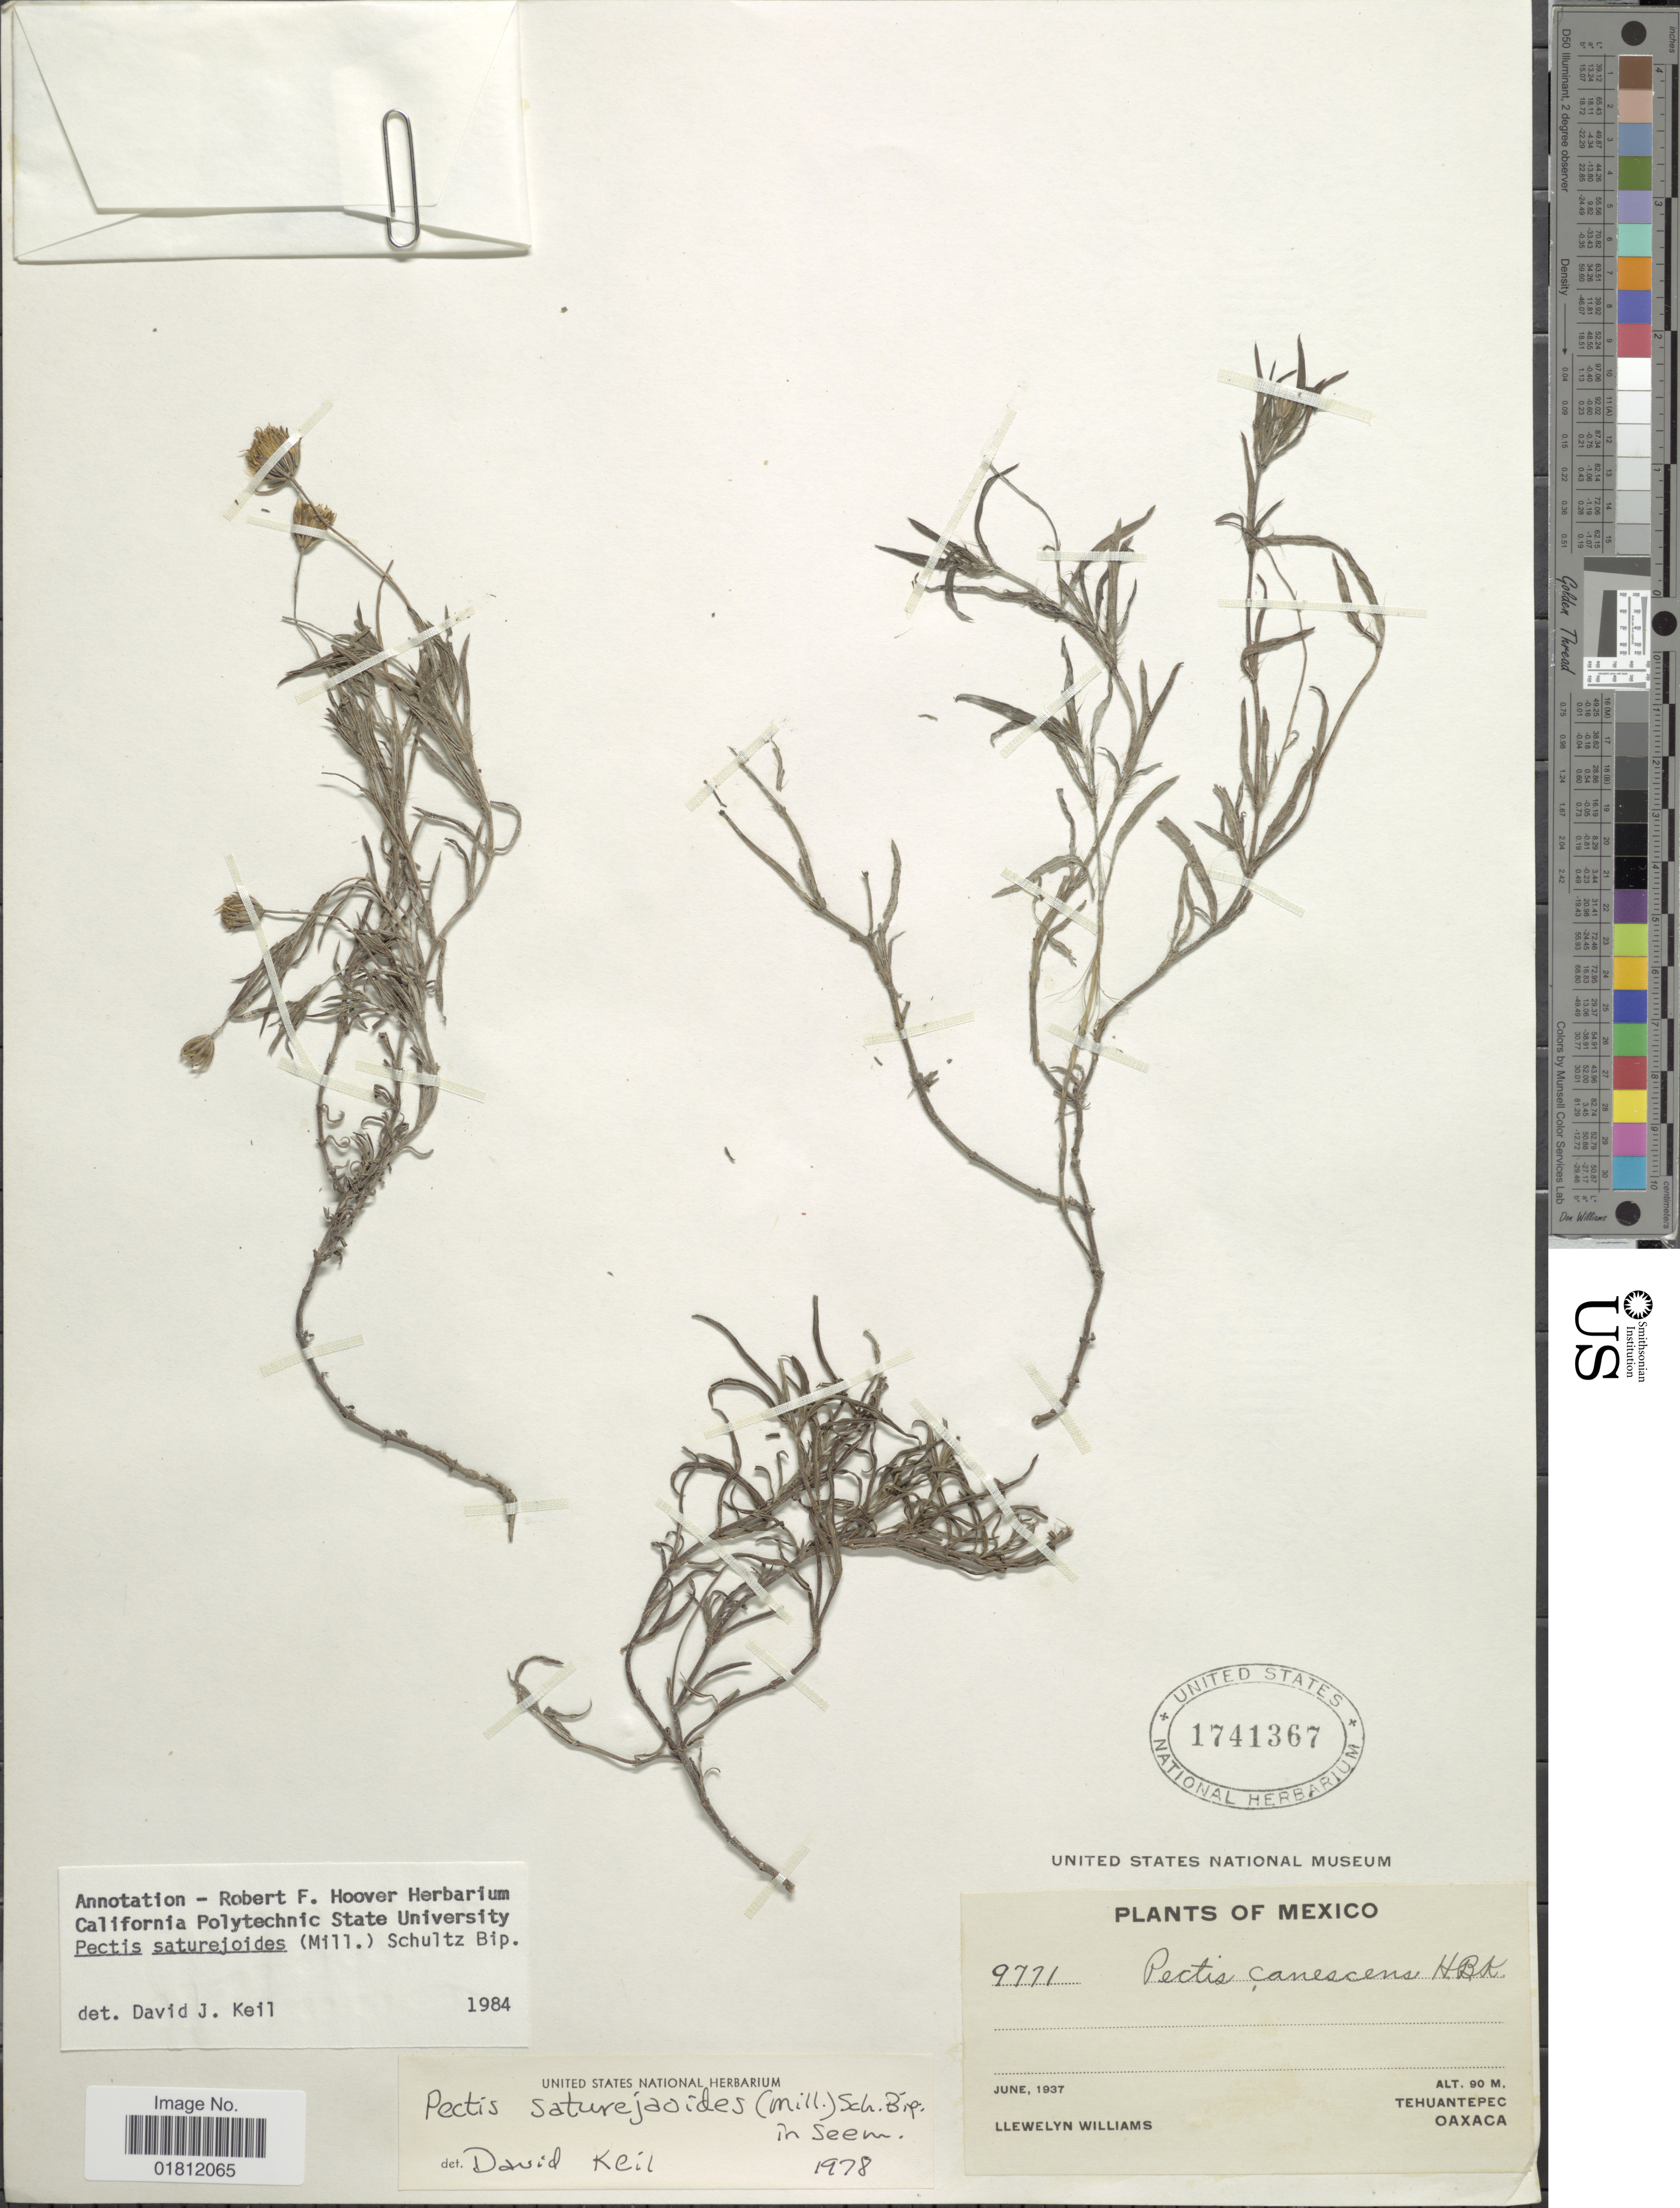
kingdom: Plantae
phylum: Tracheophyta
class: Magnoliopsida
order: Asterales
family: Asteraceae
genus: Pectis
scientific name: Pectis saturejoides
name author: (Mill.) Sch. Bip.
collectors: Ll. Williams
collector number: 9771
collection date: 1937-06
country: Mexico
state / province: Oaxaca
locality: Tehuantepec, Oaxaca.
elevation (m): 90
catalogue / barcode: US 1741367